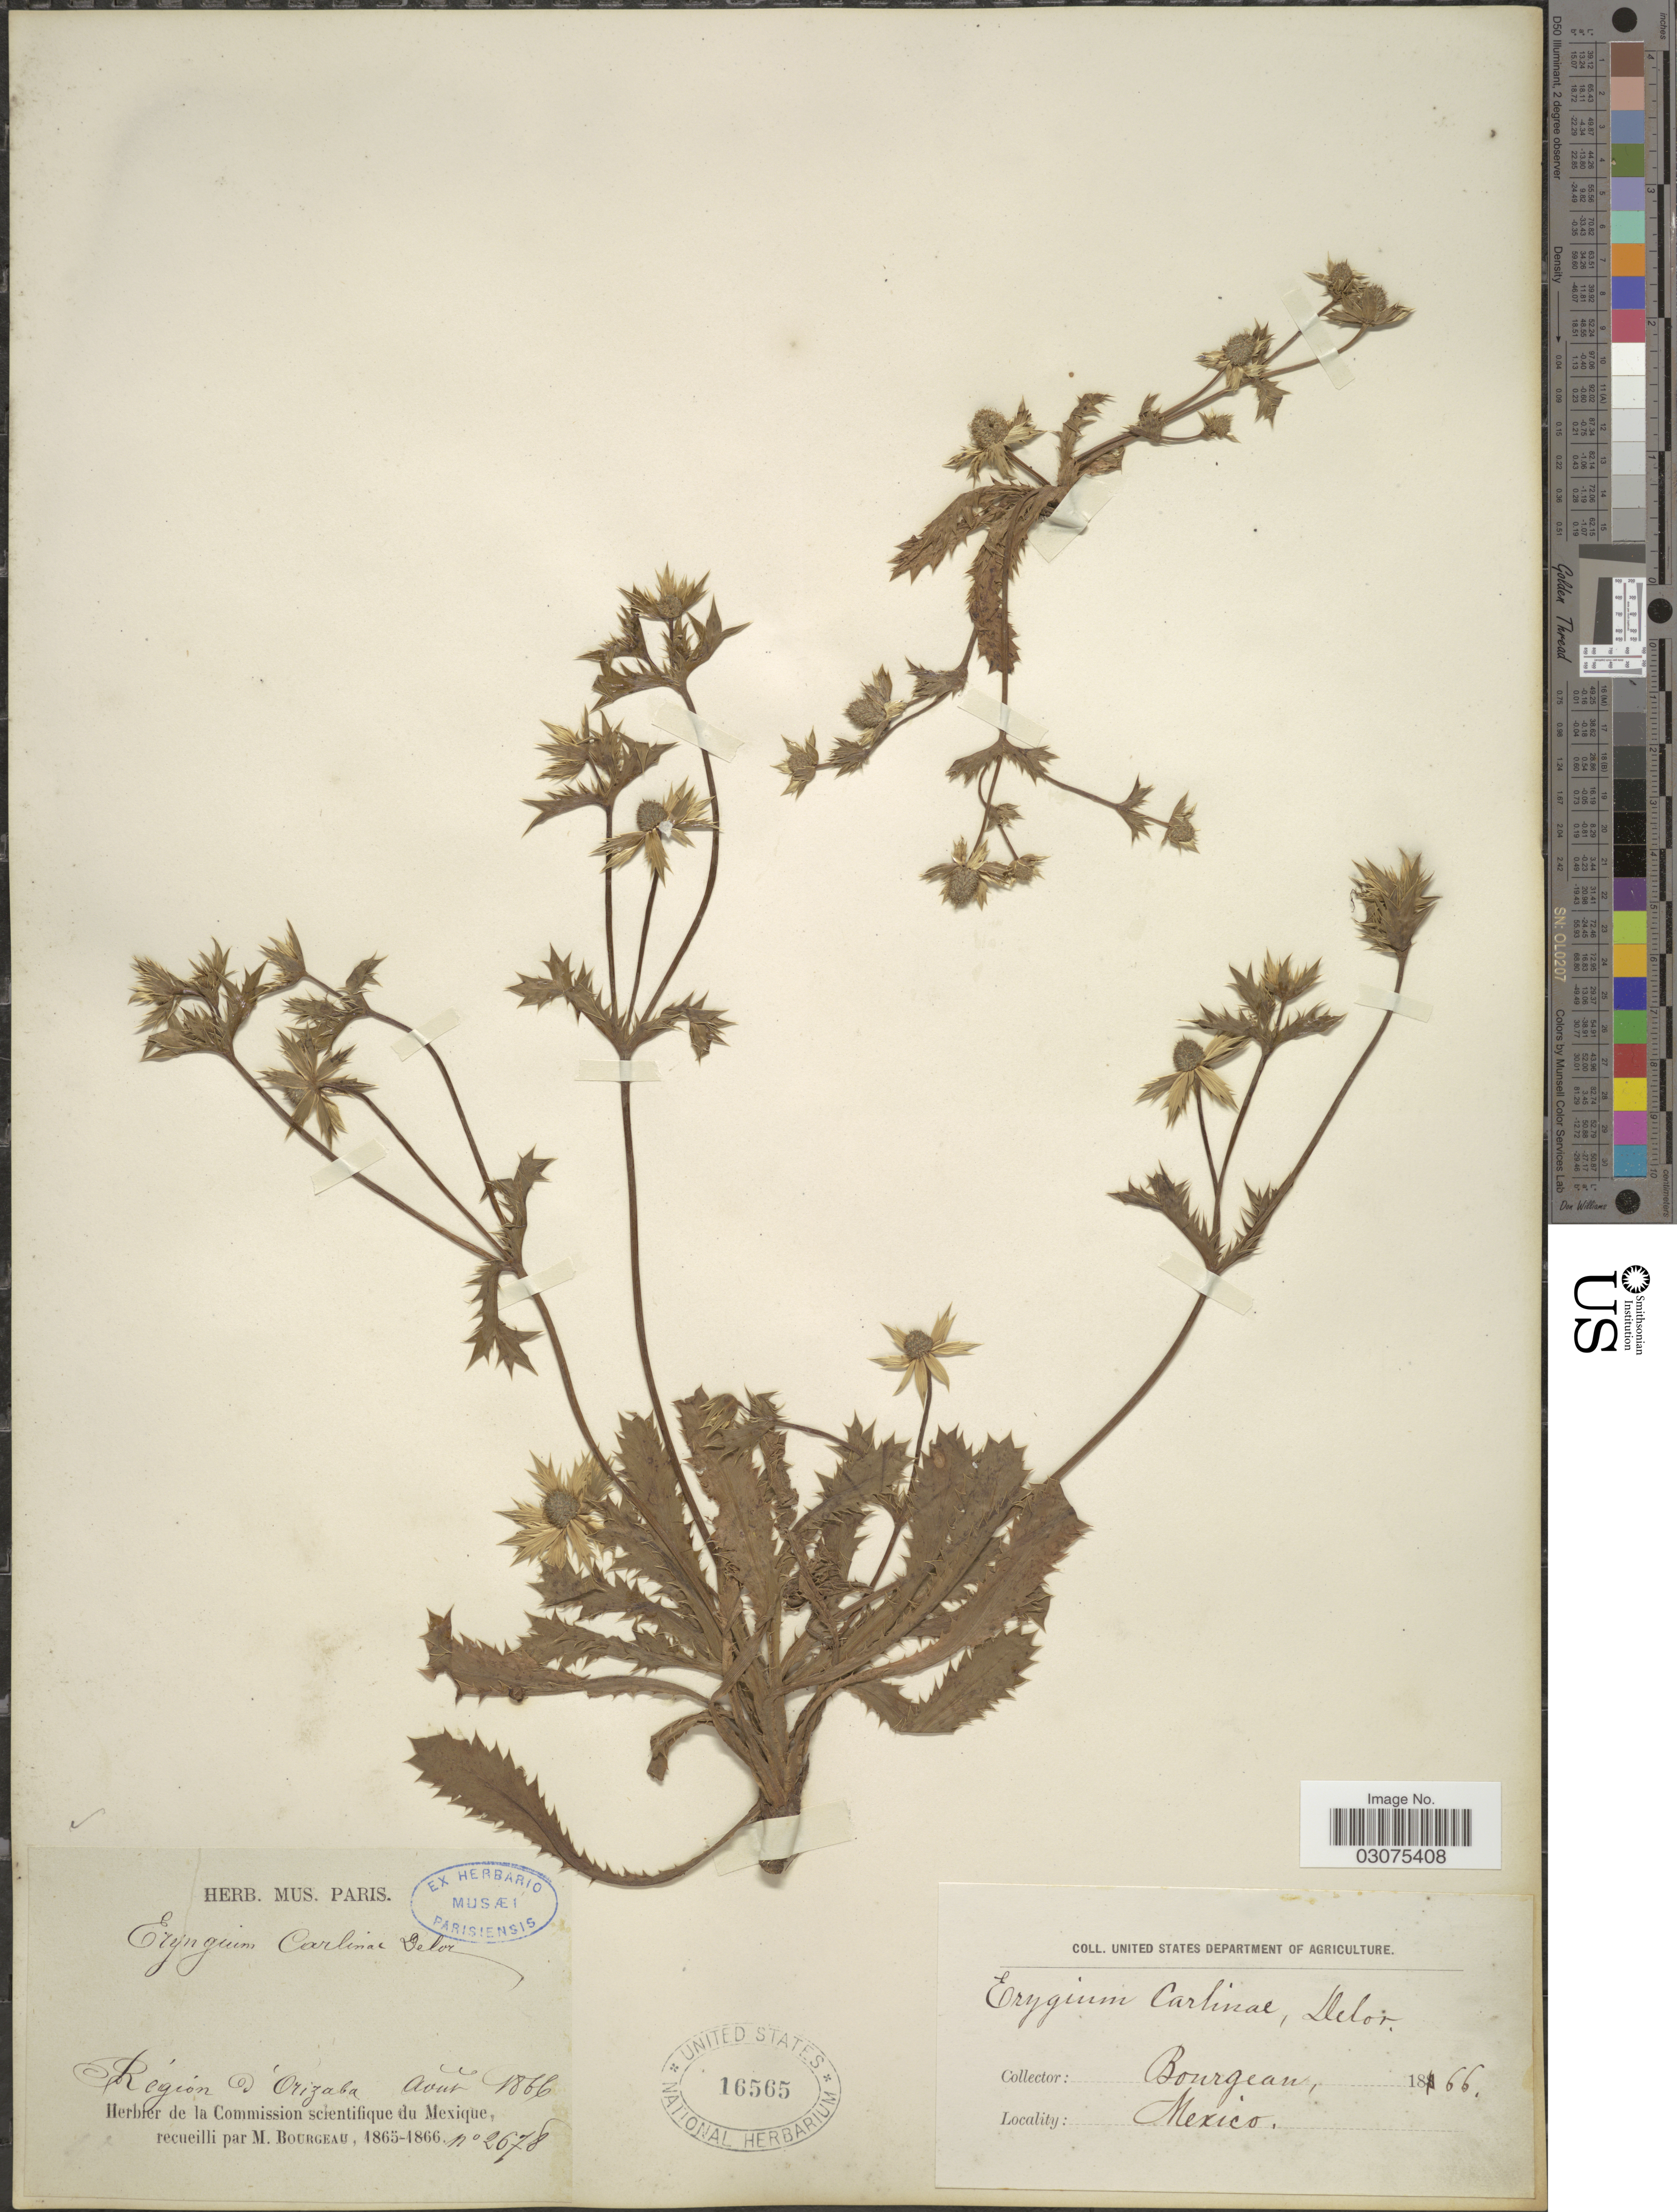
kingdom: Plantae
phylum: Tracheophyta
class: Magnoliopsida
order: Apiales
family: Apiaceae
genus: Eryngium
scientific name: Eryngium carlinae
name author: F. Delaroche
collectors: M. Bourgeau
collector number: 2678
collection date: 1866-08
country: Mexico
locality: Région d'Orizaba.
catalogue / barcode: US 16565